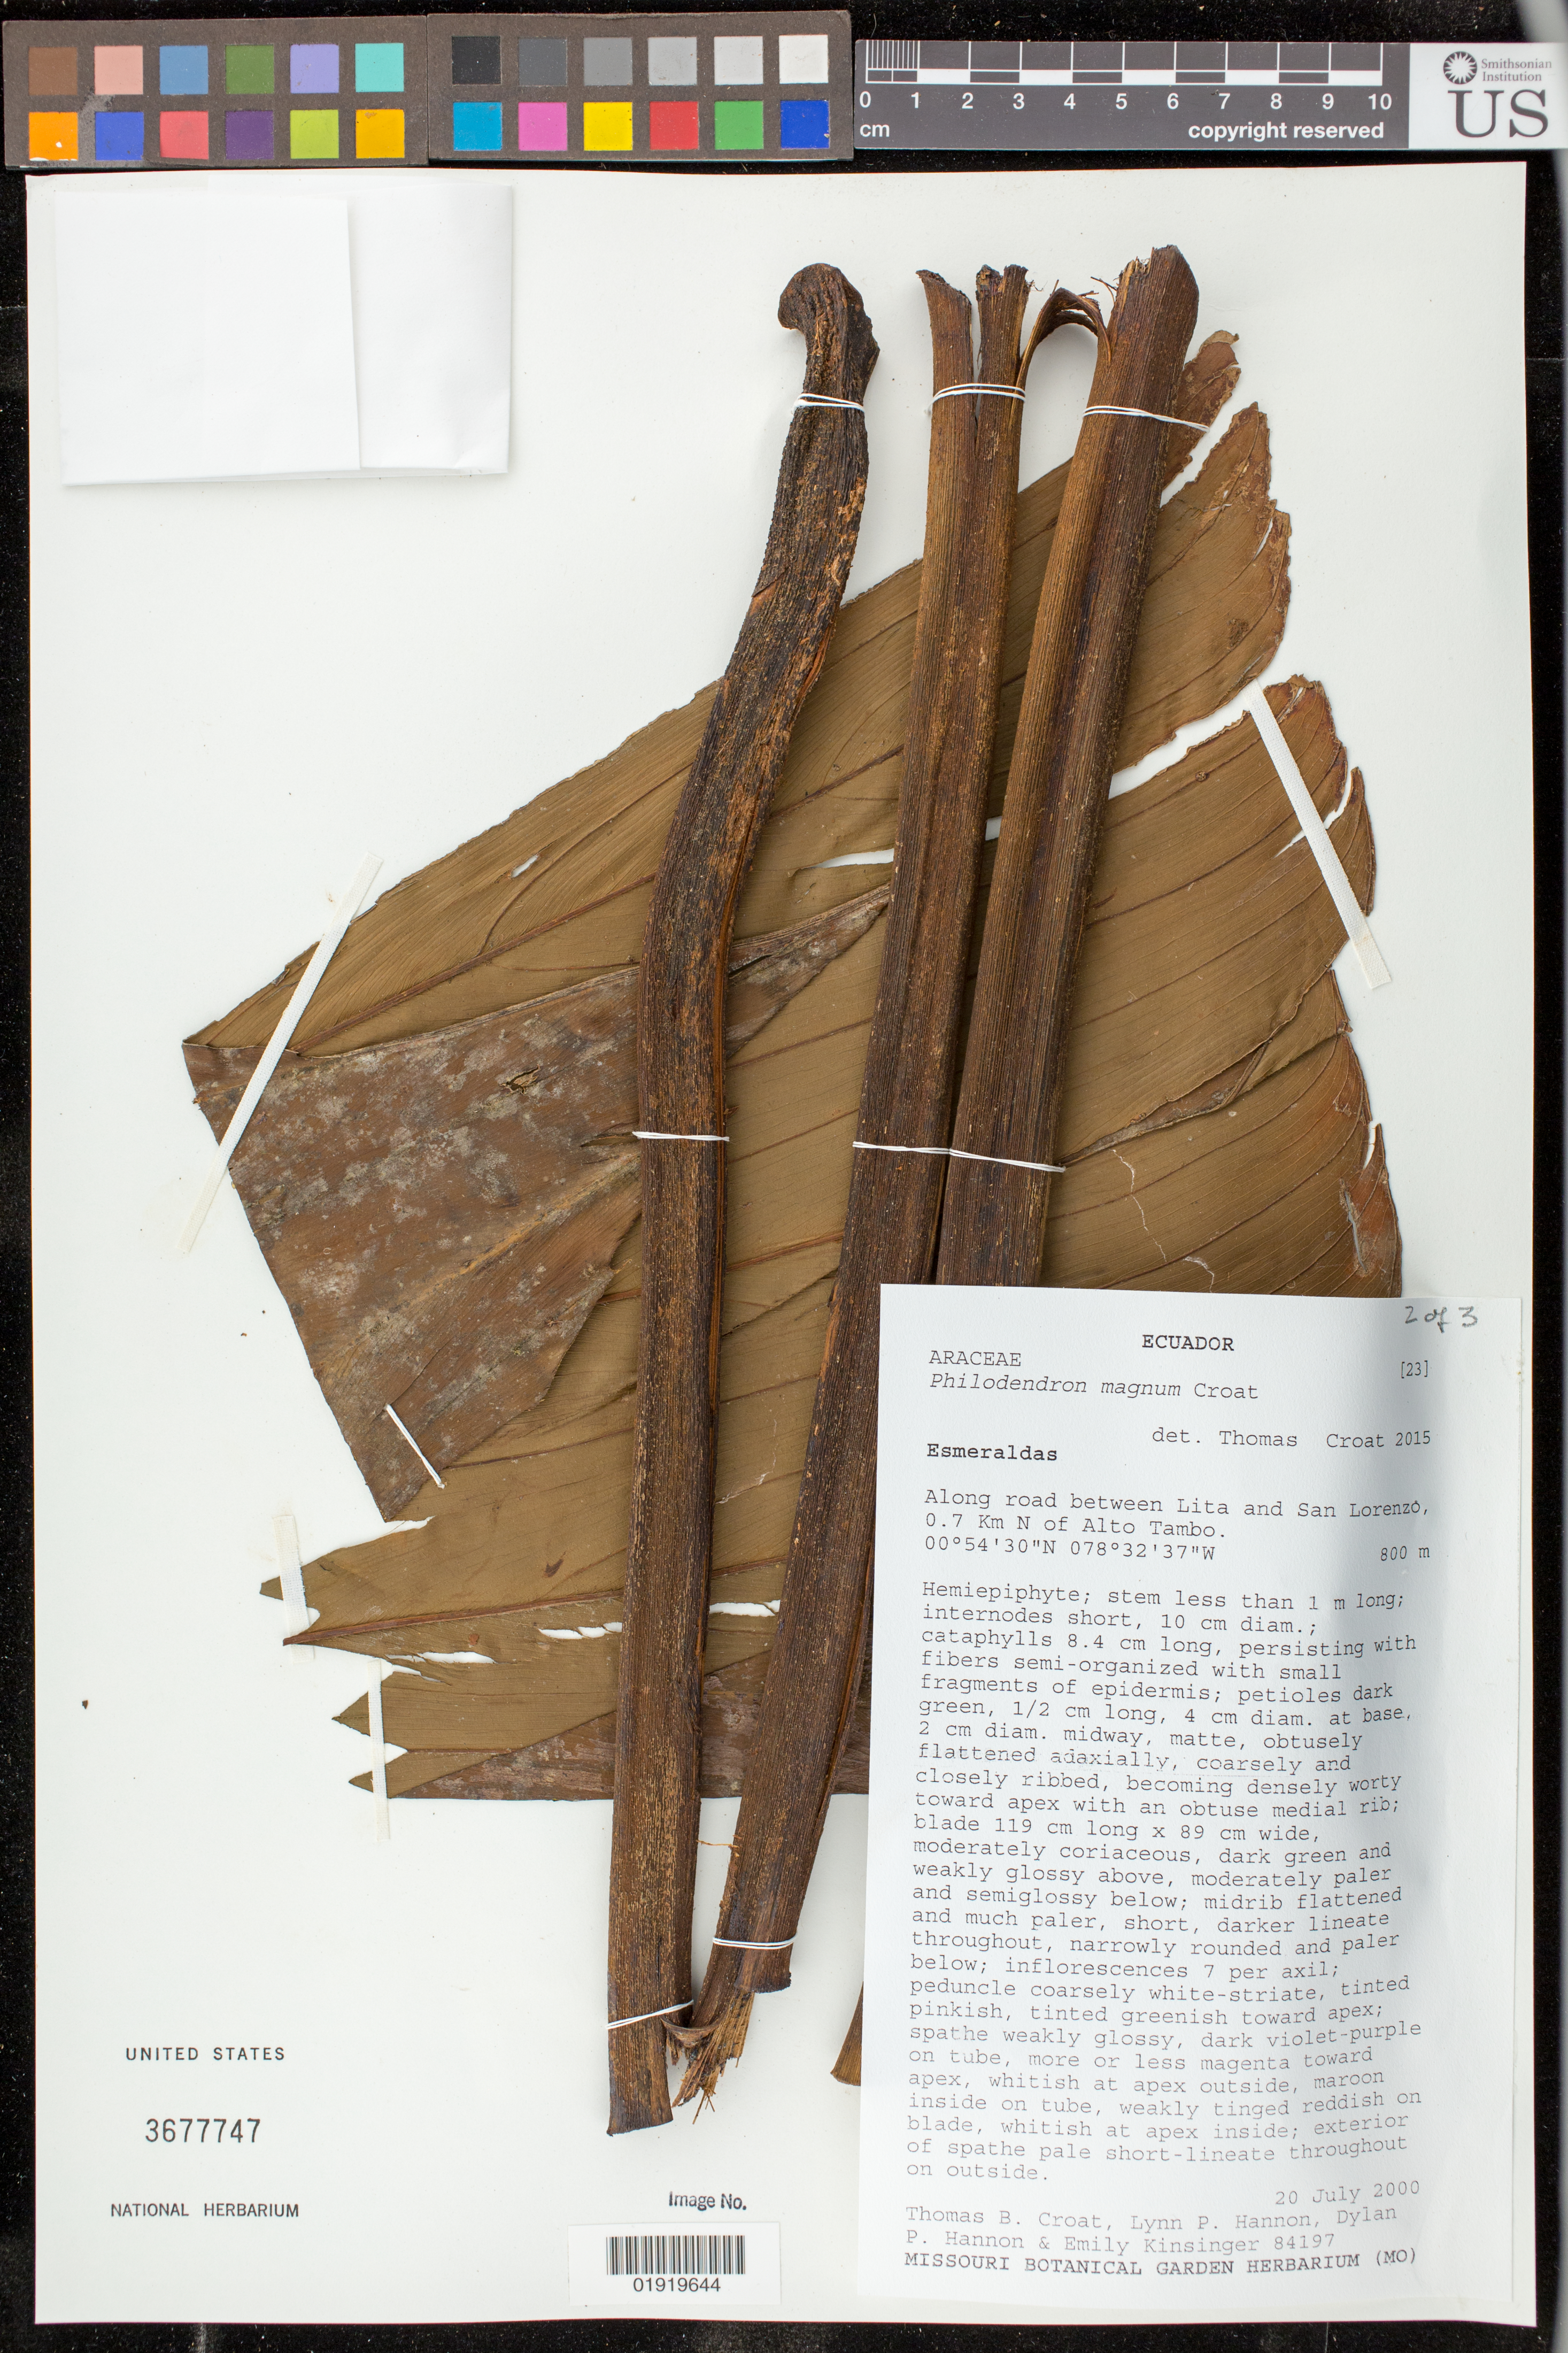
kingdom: Plantae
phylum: Tracheophyta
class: Liliopsida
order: Alismatales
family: Araceae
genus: Philodendron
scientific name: Philodendron magnum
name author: Croat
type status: Isotype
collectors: T. B. Croat, L. Hannon, D. Hannon & E. Kinsinger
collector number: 84197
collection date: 2000-07-20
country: Ecuador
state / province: Esmeraldas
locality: Esmeraldas. Along road between Lita and San Lorenzo, 0.7 km N of Alto Tambo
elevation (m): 800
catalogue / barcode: US 3677747